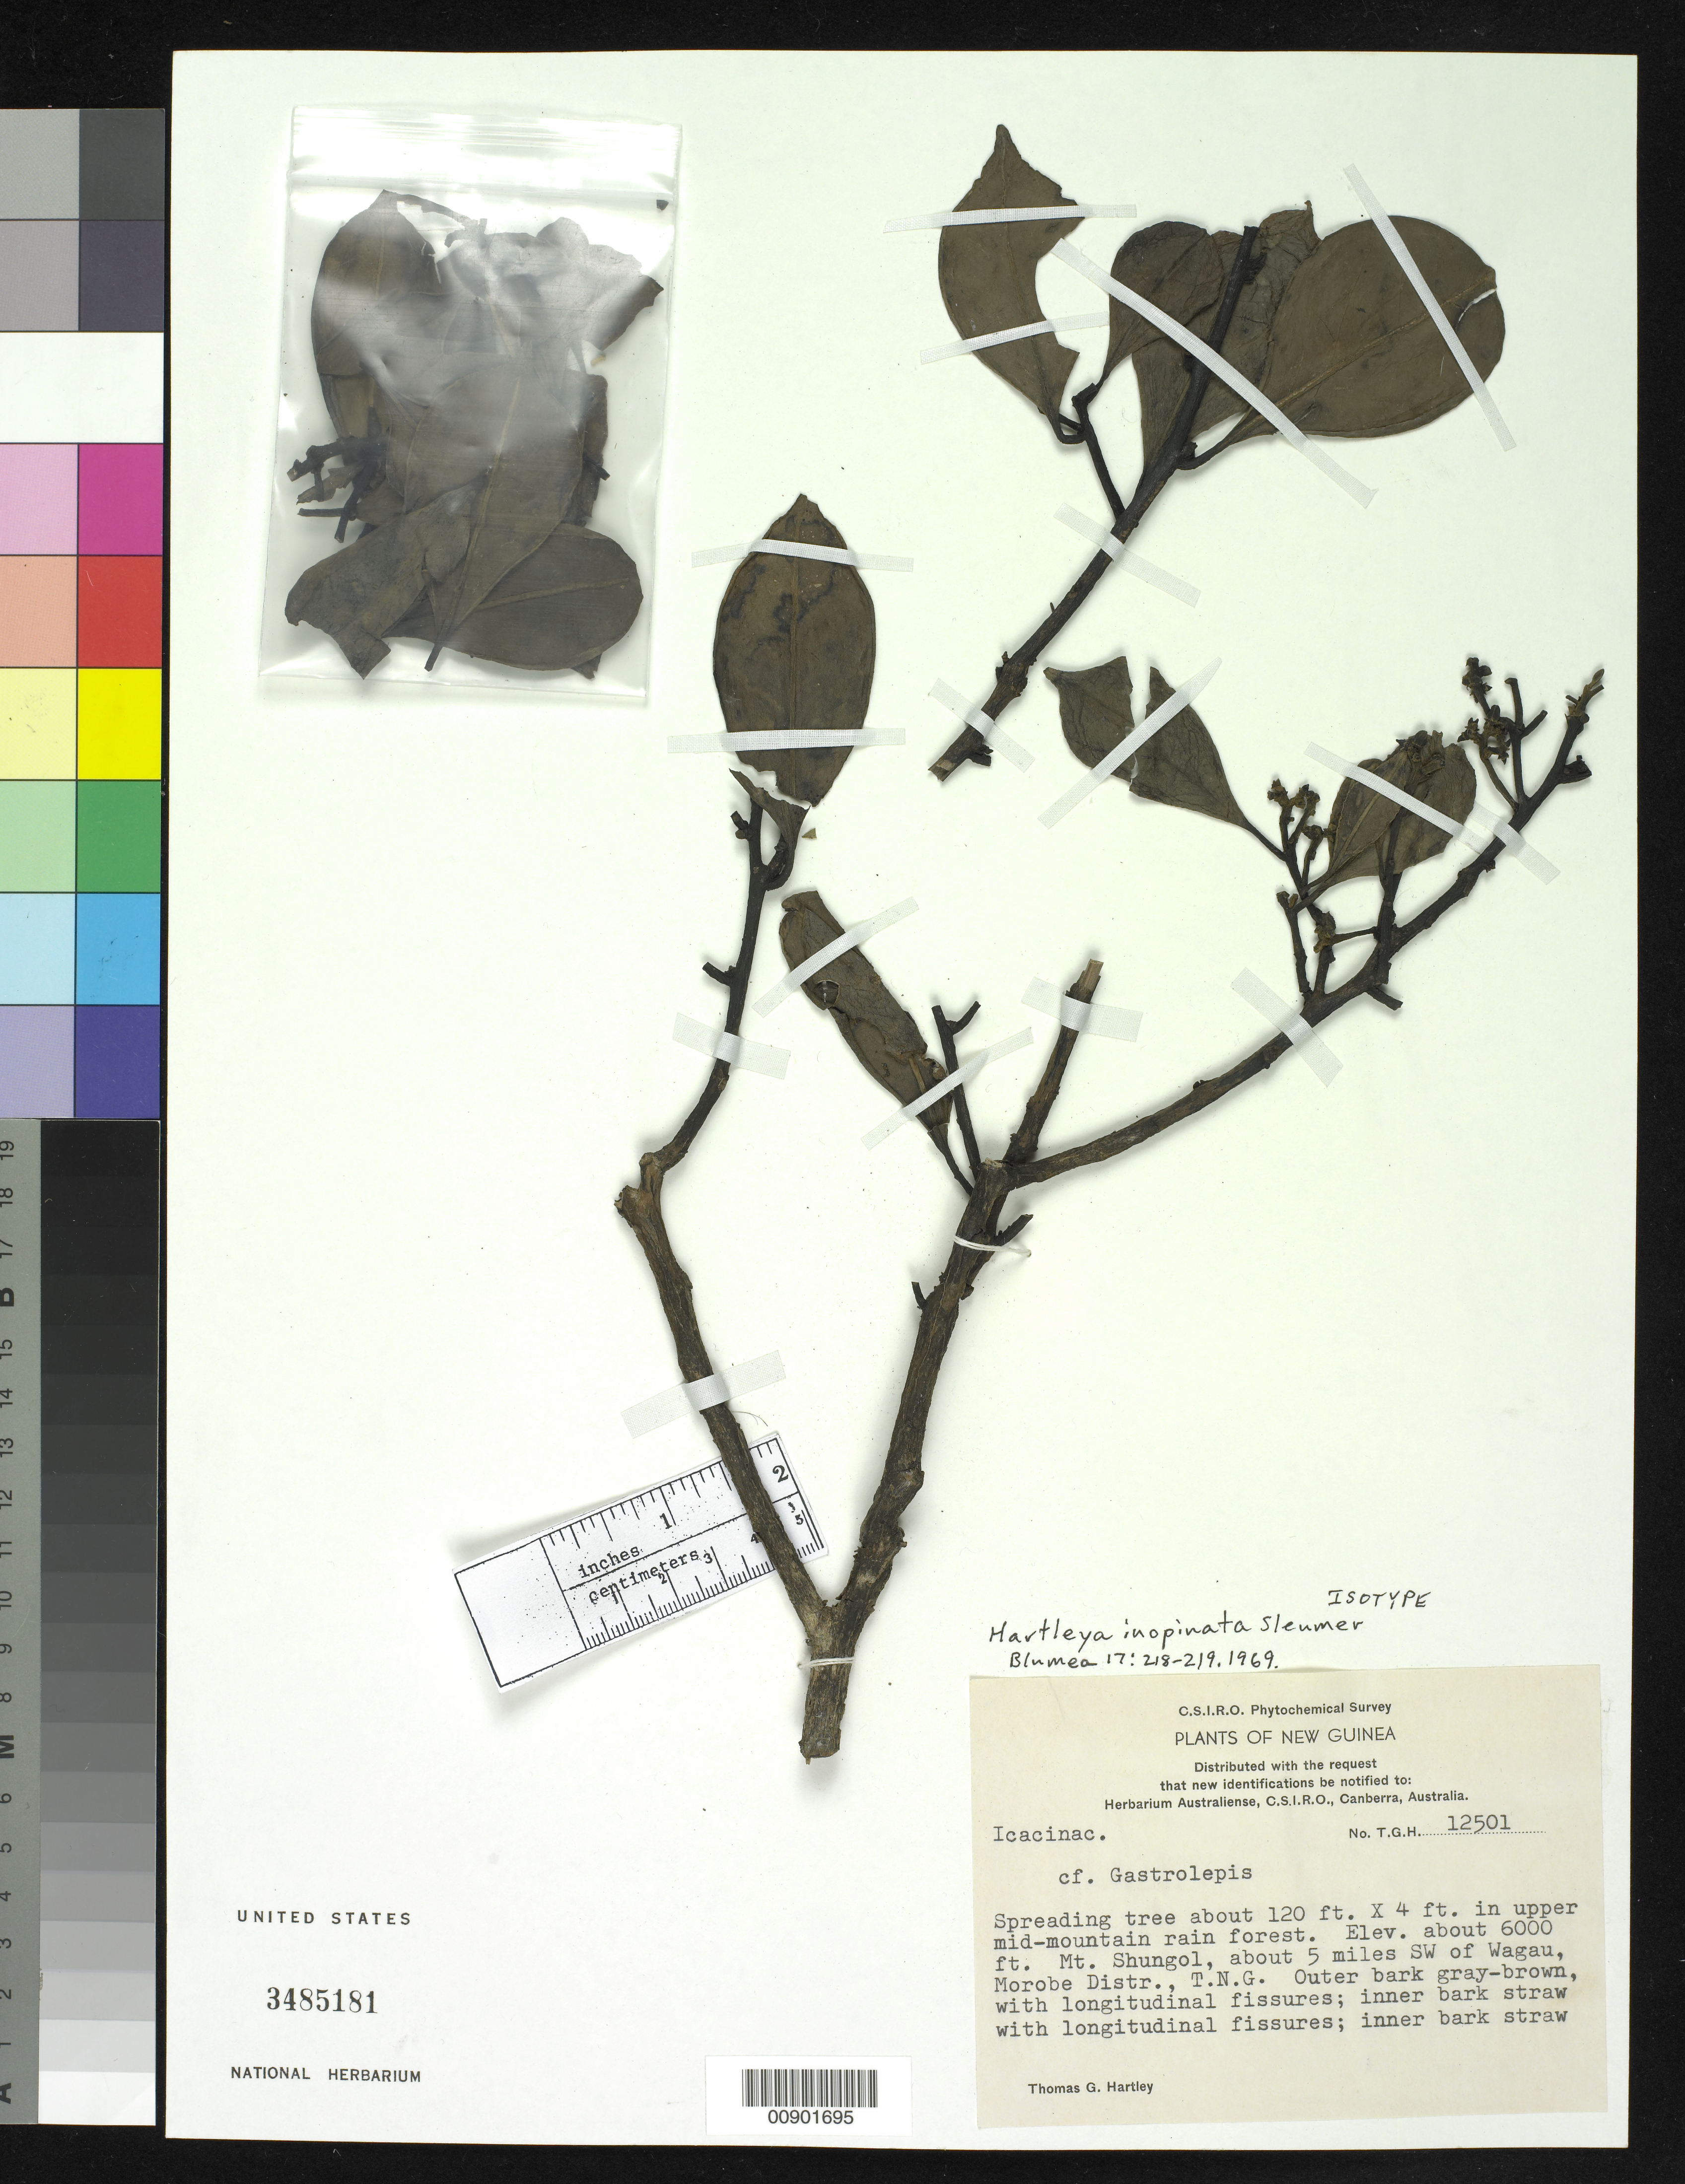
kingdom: Plantae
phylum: Tracheophyta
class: Magnoliopsida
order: Cardiopteridales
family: Stemonuraceae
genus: Hartleya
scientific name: Hartleya inopinata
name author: Sleumer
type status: Isotype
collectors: T. G. Hartley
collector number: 12501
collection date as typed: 12 Dec 1963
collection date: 1963-12-12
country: Papua New Guinea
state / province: Morobe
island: New Guinea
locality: Mt. Shungol, about 5 miles SW of Wagau, Morobe Distr., T.N.G.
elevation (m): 1829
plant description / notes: Collection date taken from protologue; label on US specimen lacks date.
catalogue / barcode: US 3485181